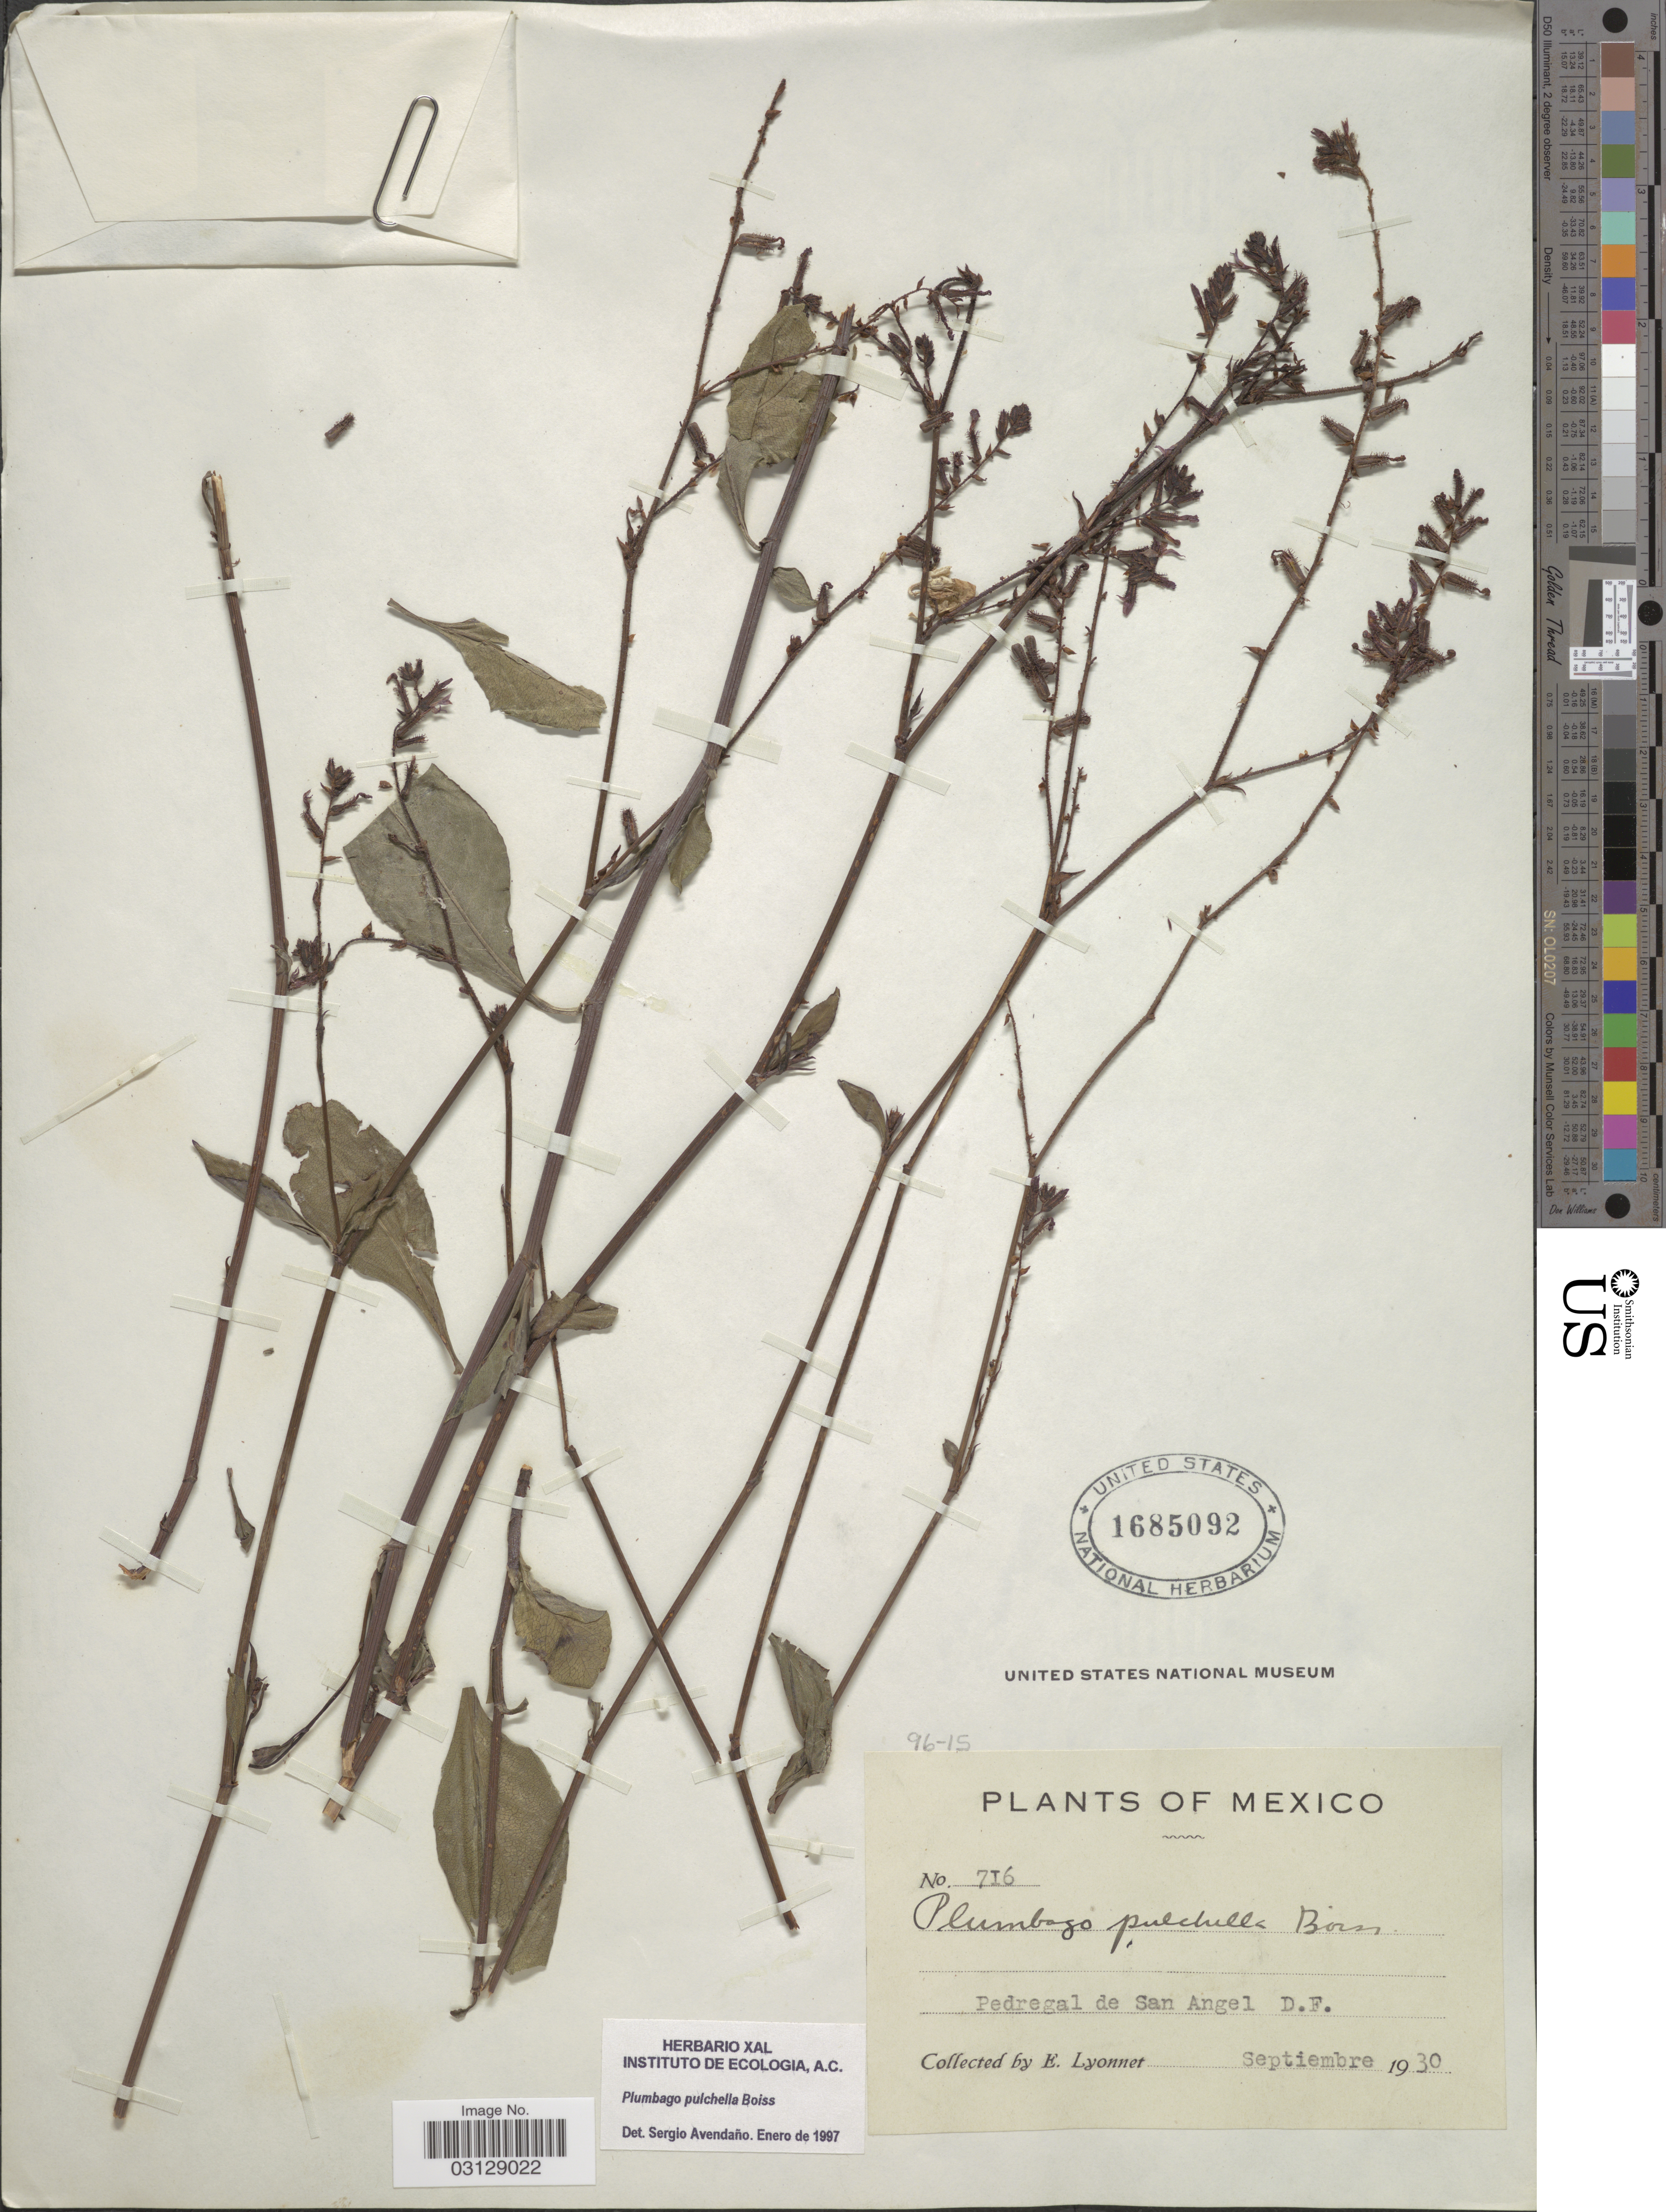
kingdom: Plantae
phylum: Tracheophyta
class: Magnoliopsida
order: Caryophyllales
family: Plumbaginaceae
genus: Plumbago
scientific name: Plumbago pulchella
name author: Boiss.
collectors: E. Lyonnet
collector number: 716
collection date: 1930-09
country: Mexico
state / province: Distrito Federal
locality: Pedregal de San Angel D.F.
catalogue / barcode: US 1685092